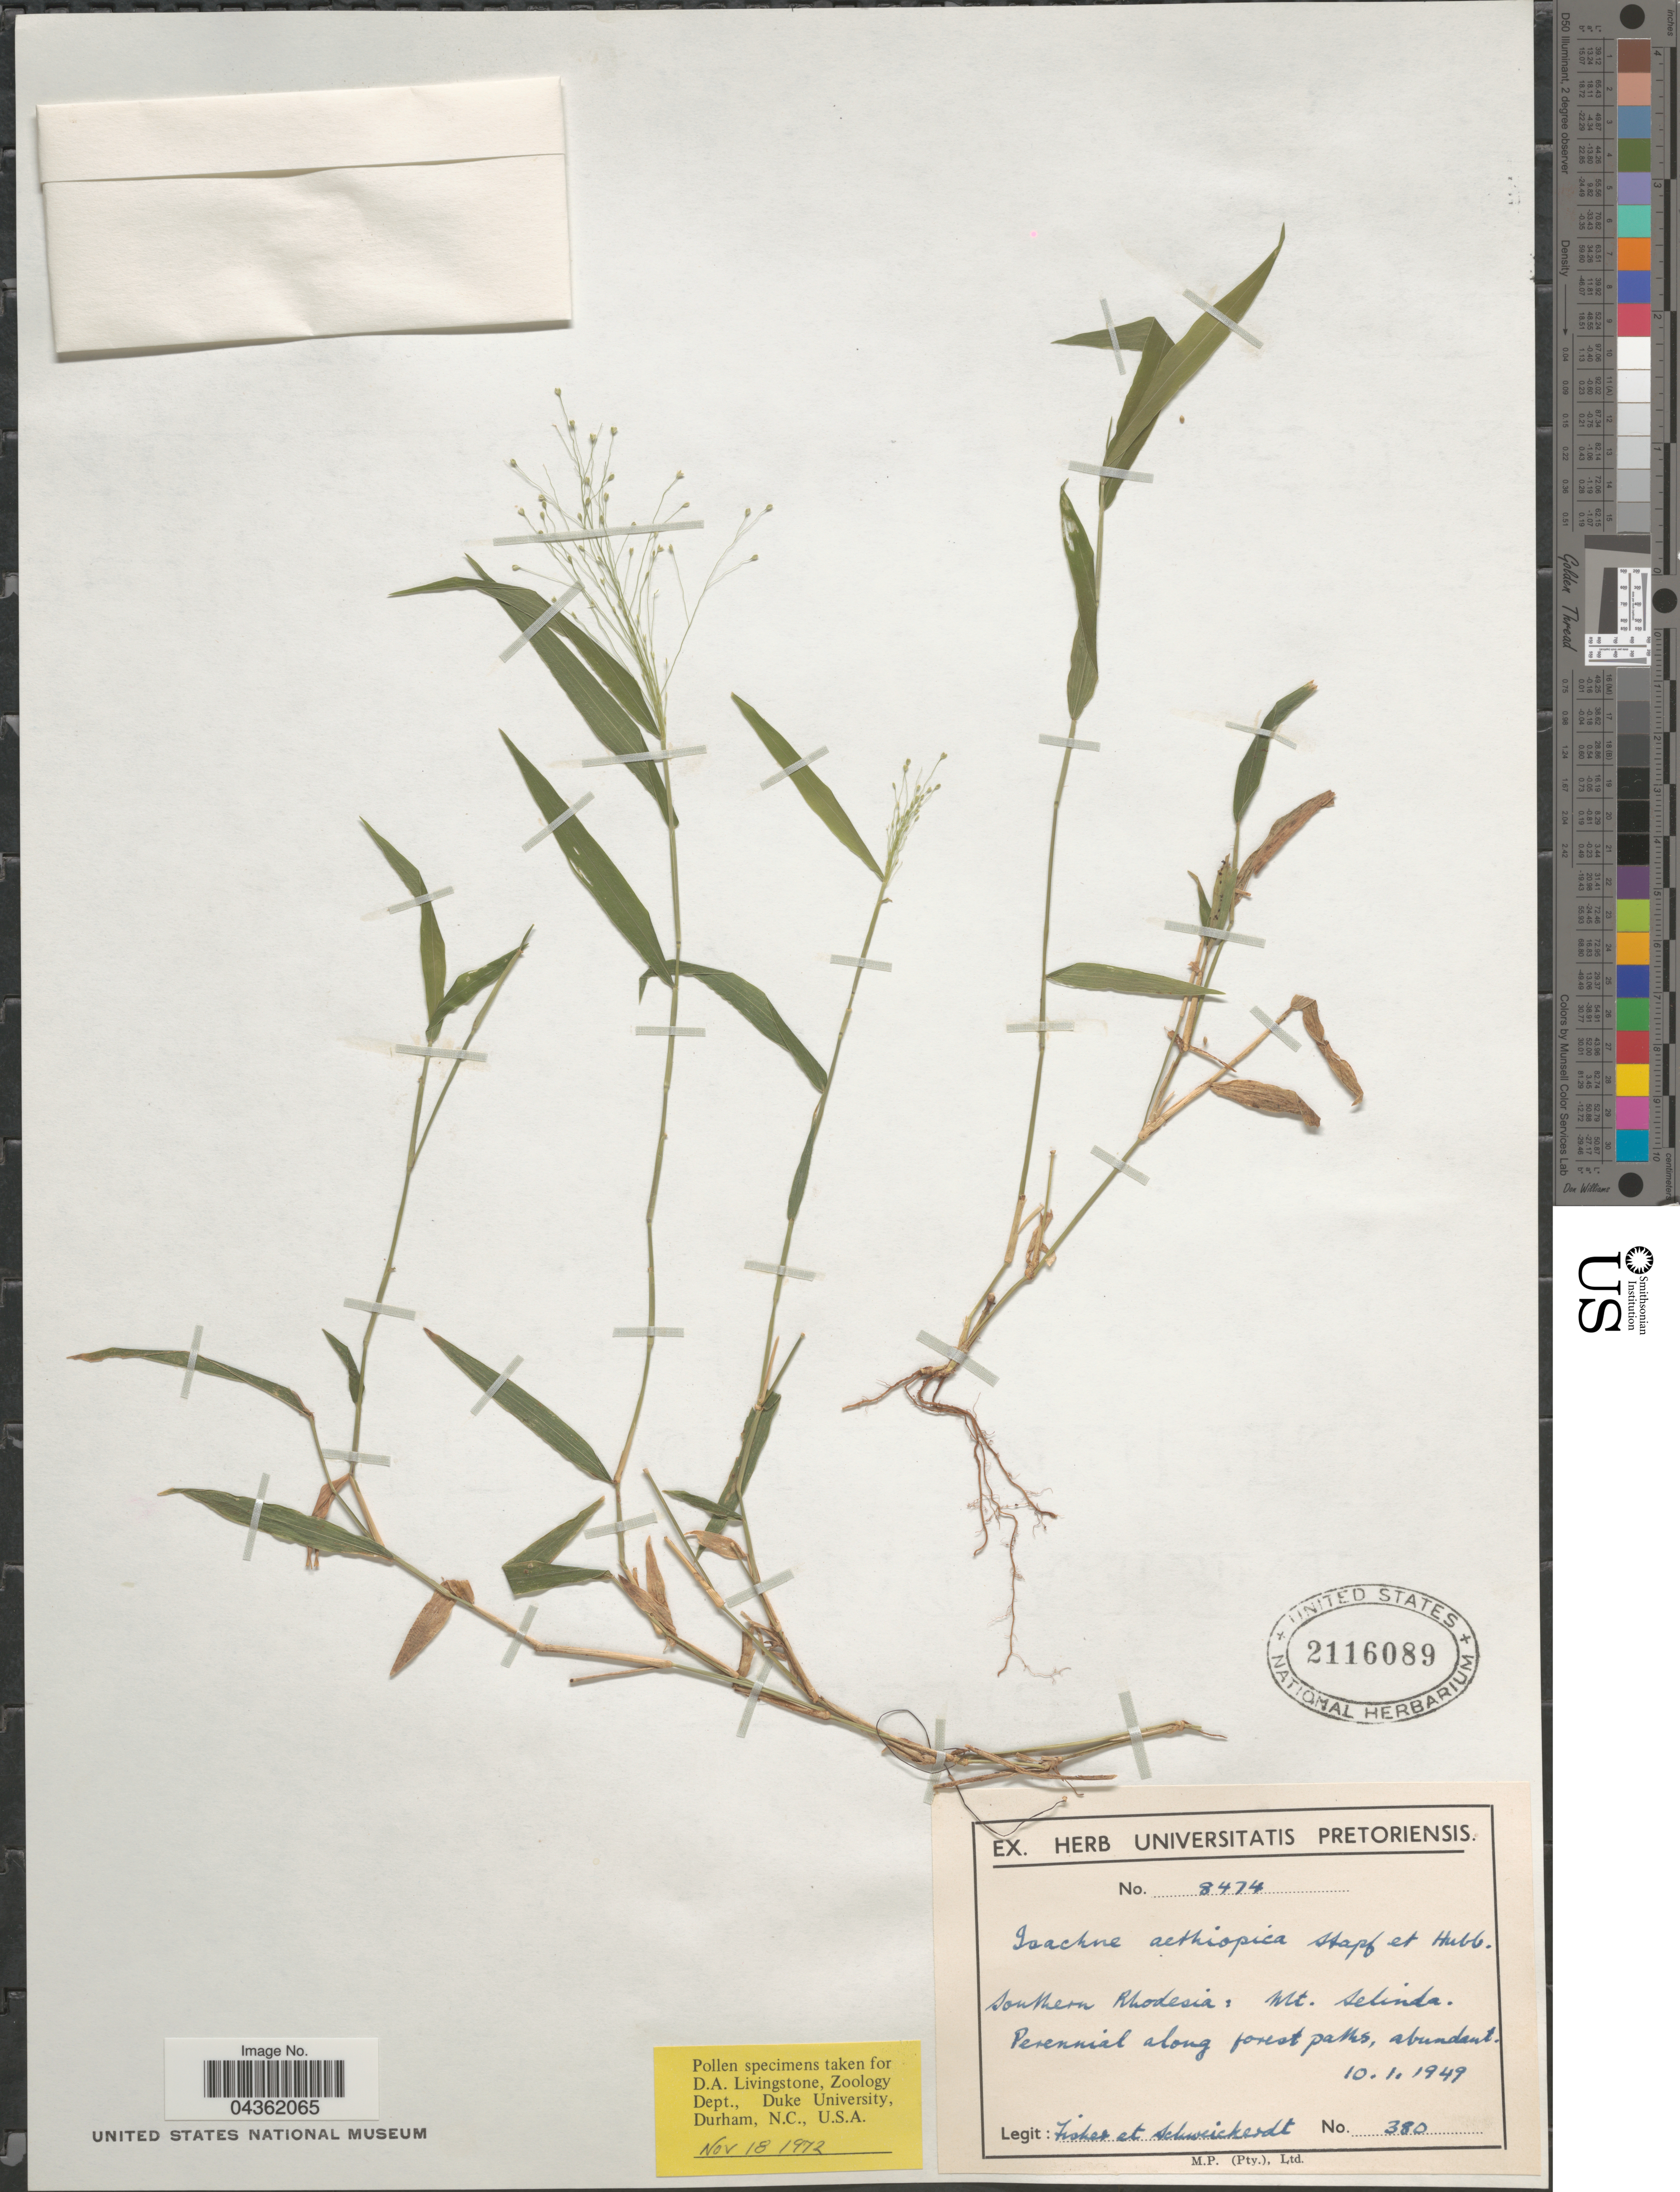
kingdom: Plantae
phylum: Tracheophyta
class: Liliopsida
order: Poales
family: Poaceae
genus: Isachne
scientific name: Isachne mauritiana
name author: Kunth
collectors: -- Fisher & -. Schweickerdt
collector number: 380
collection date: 1949-01-10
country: Zimbabwe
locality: Southern Rhodesia: Mt. Selinda.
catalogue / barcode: US 2116089